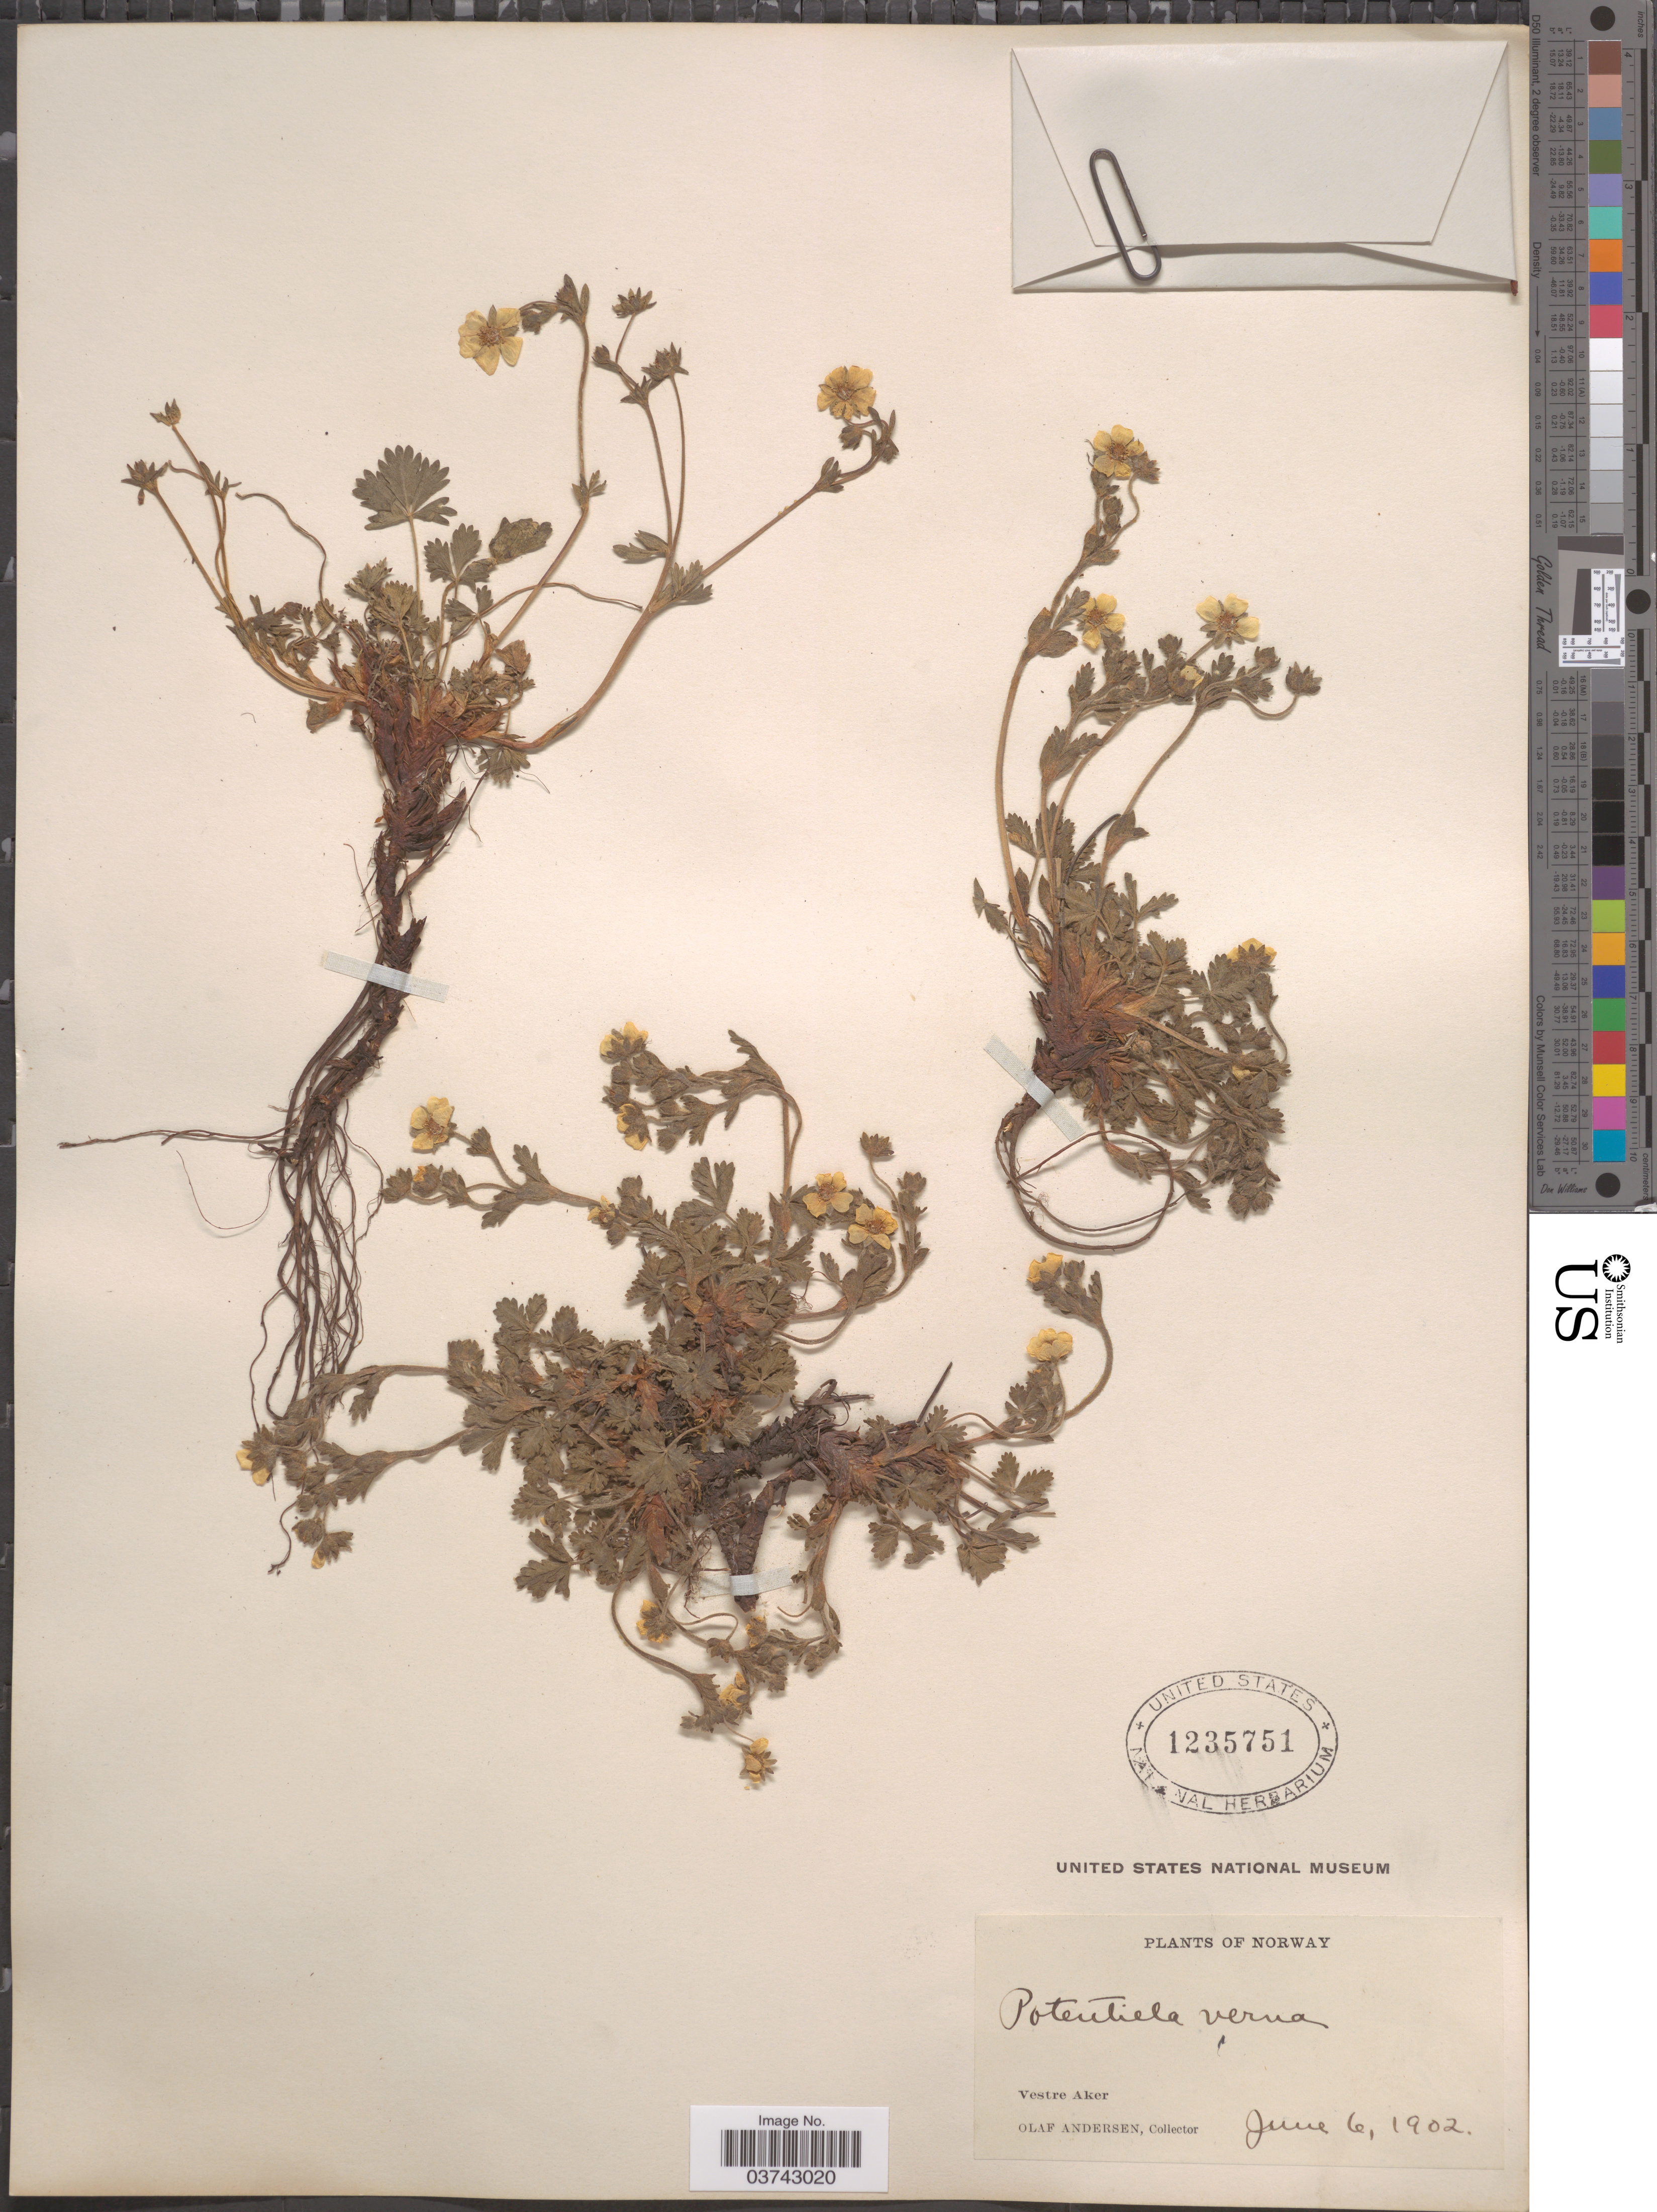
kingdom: Plantae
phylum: Tracheophyta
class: Magnoliopsida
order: Rosales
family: Rosaceae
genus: Potentilla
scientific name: Potentilla verna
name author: L.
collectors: O. Andersen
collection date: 1902-06-06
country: Norway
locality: Vestre Aker.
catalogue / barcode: US 1235751